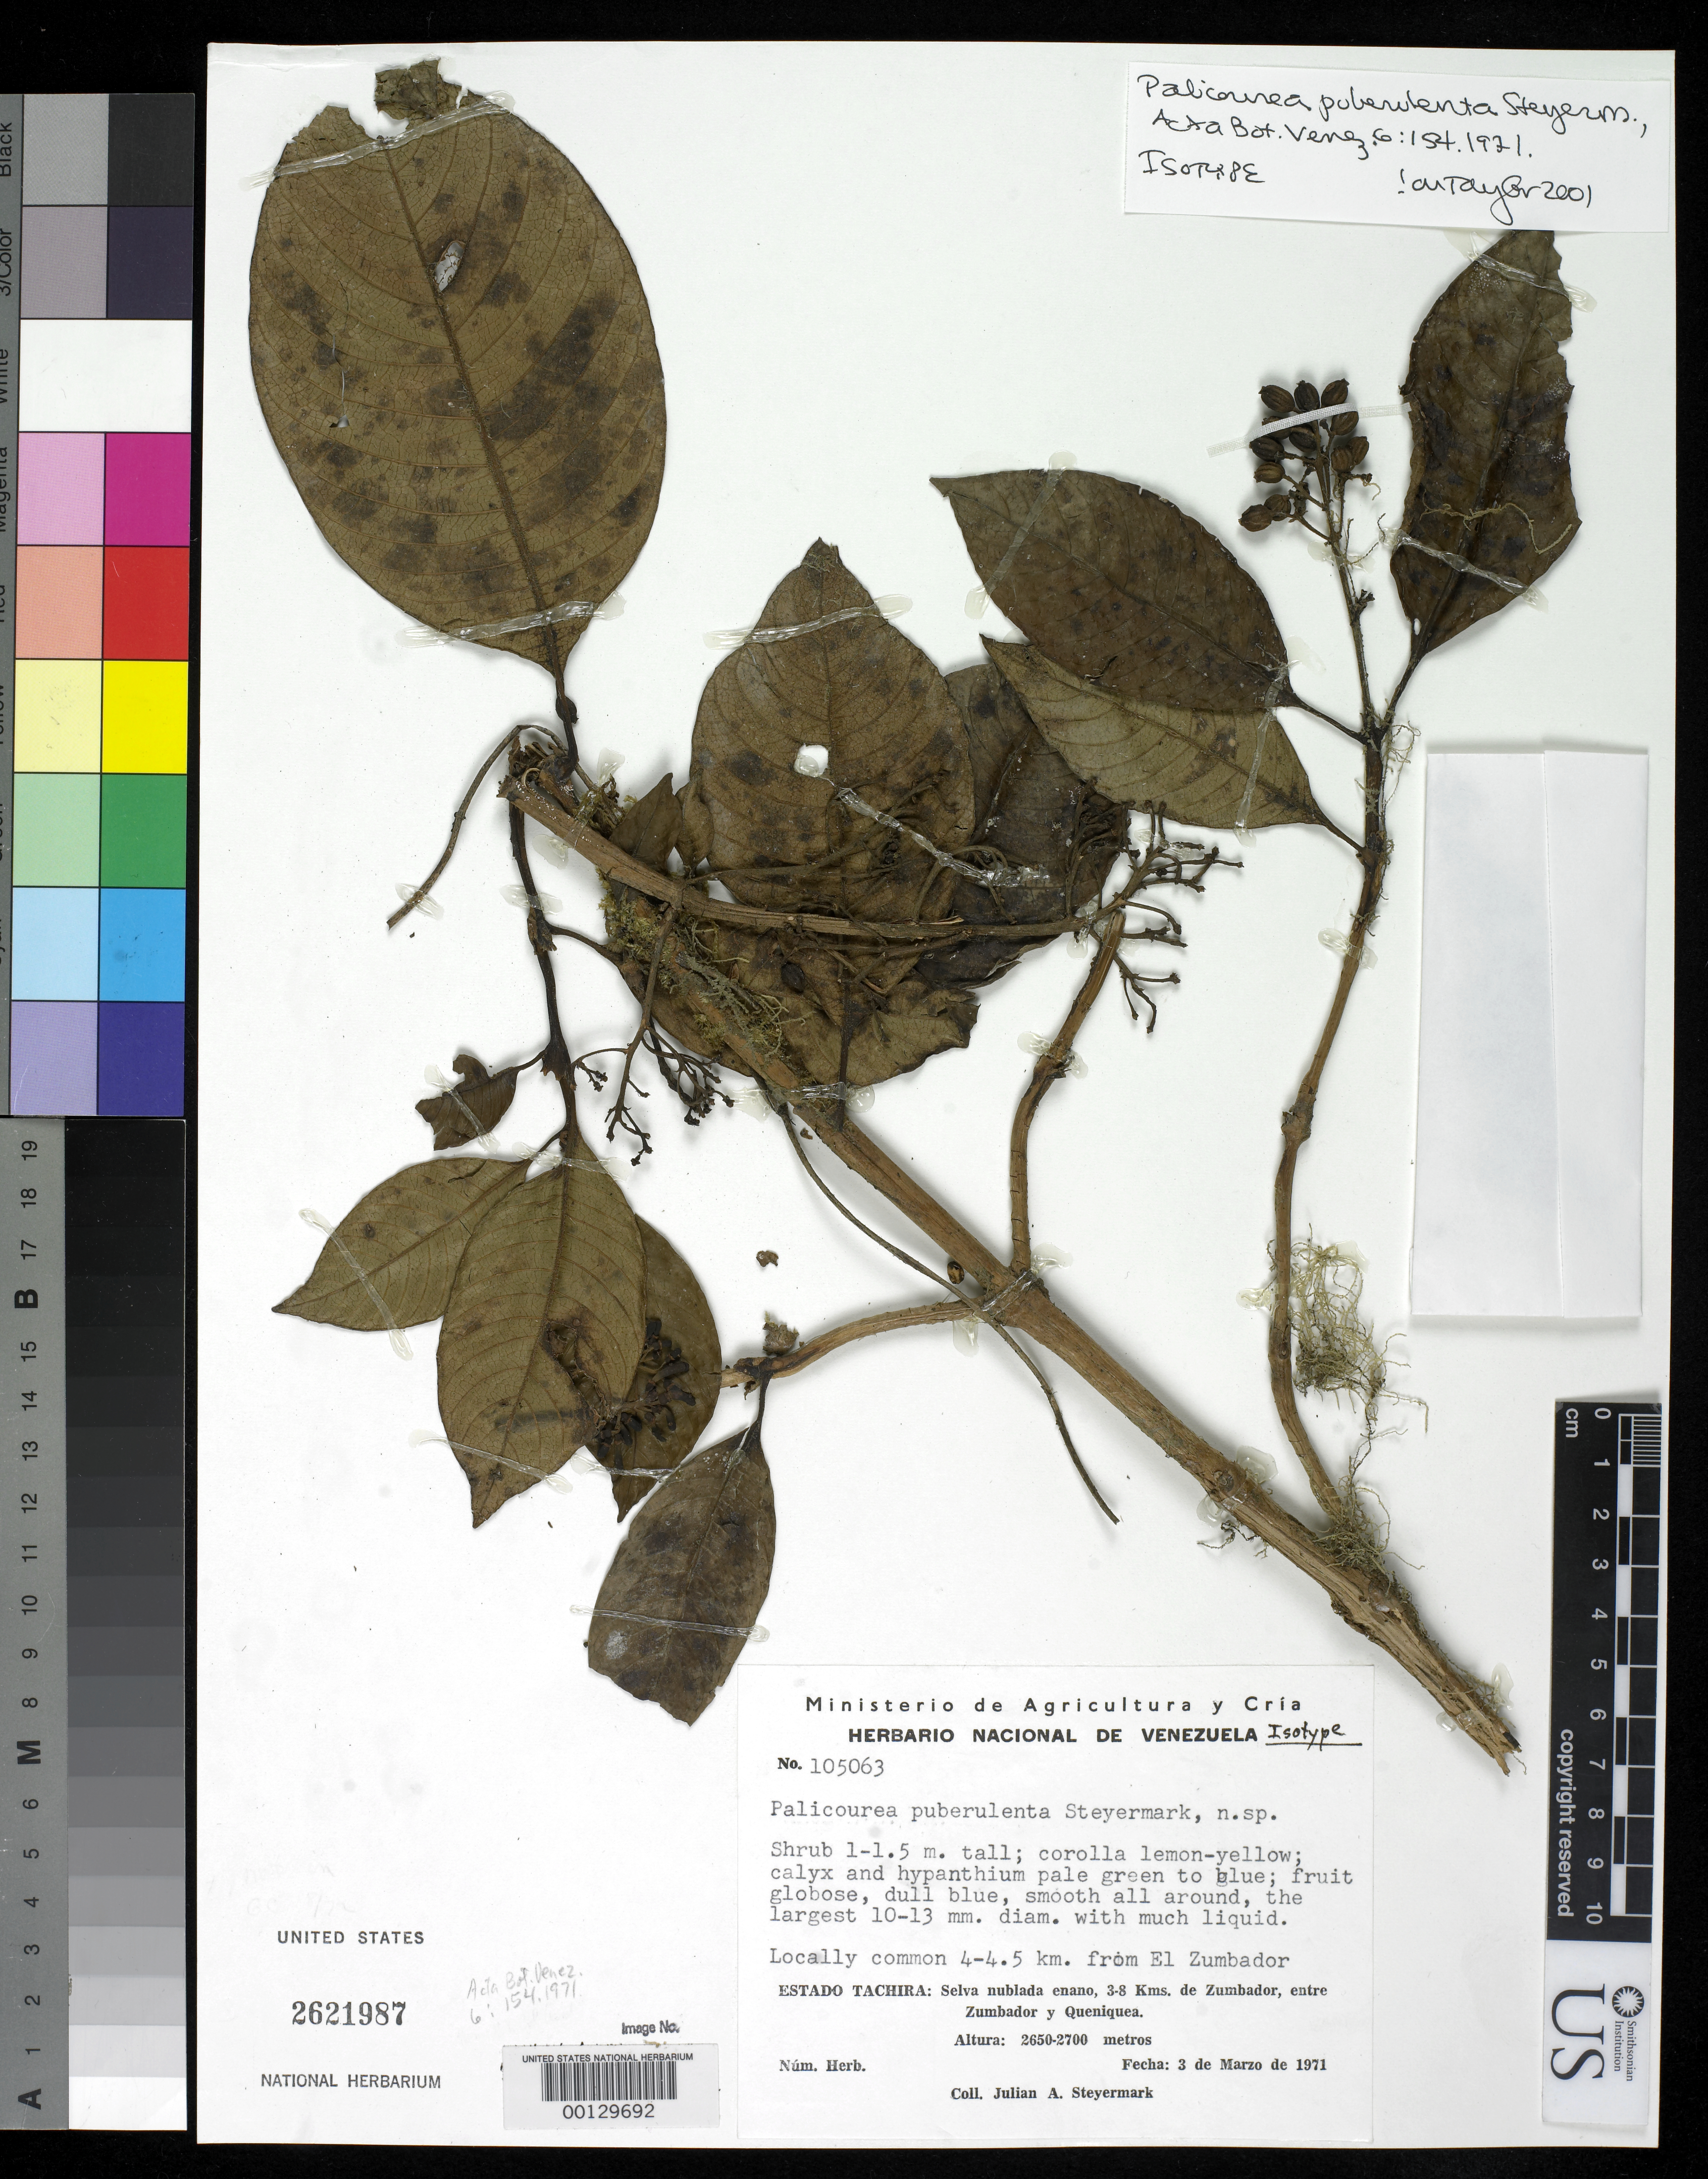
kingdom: Plantae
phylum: Tracheophyta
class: Magnoliopsida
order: Gentianales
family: Rubiaceae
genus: Palicourea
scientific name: Palicourea puberulenta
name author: Steyerm.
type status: Isotype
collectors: J. Steyermark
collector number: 105063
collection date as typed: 03 Mar 1971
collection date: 1971-03-03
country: Venezuela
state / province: Tachira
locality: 308 km. from Zumbador toward Queniquea.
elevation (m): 2650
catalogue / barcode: US 2621987